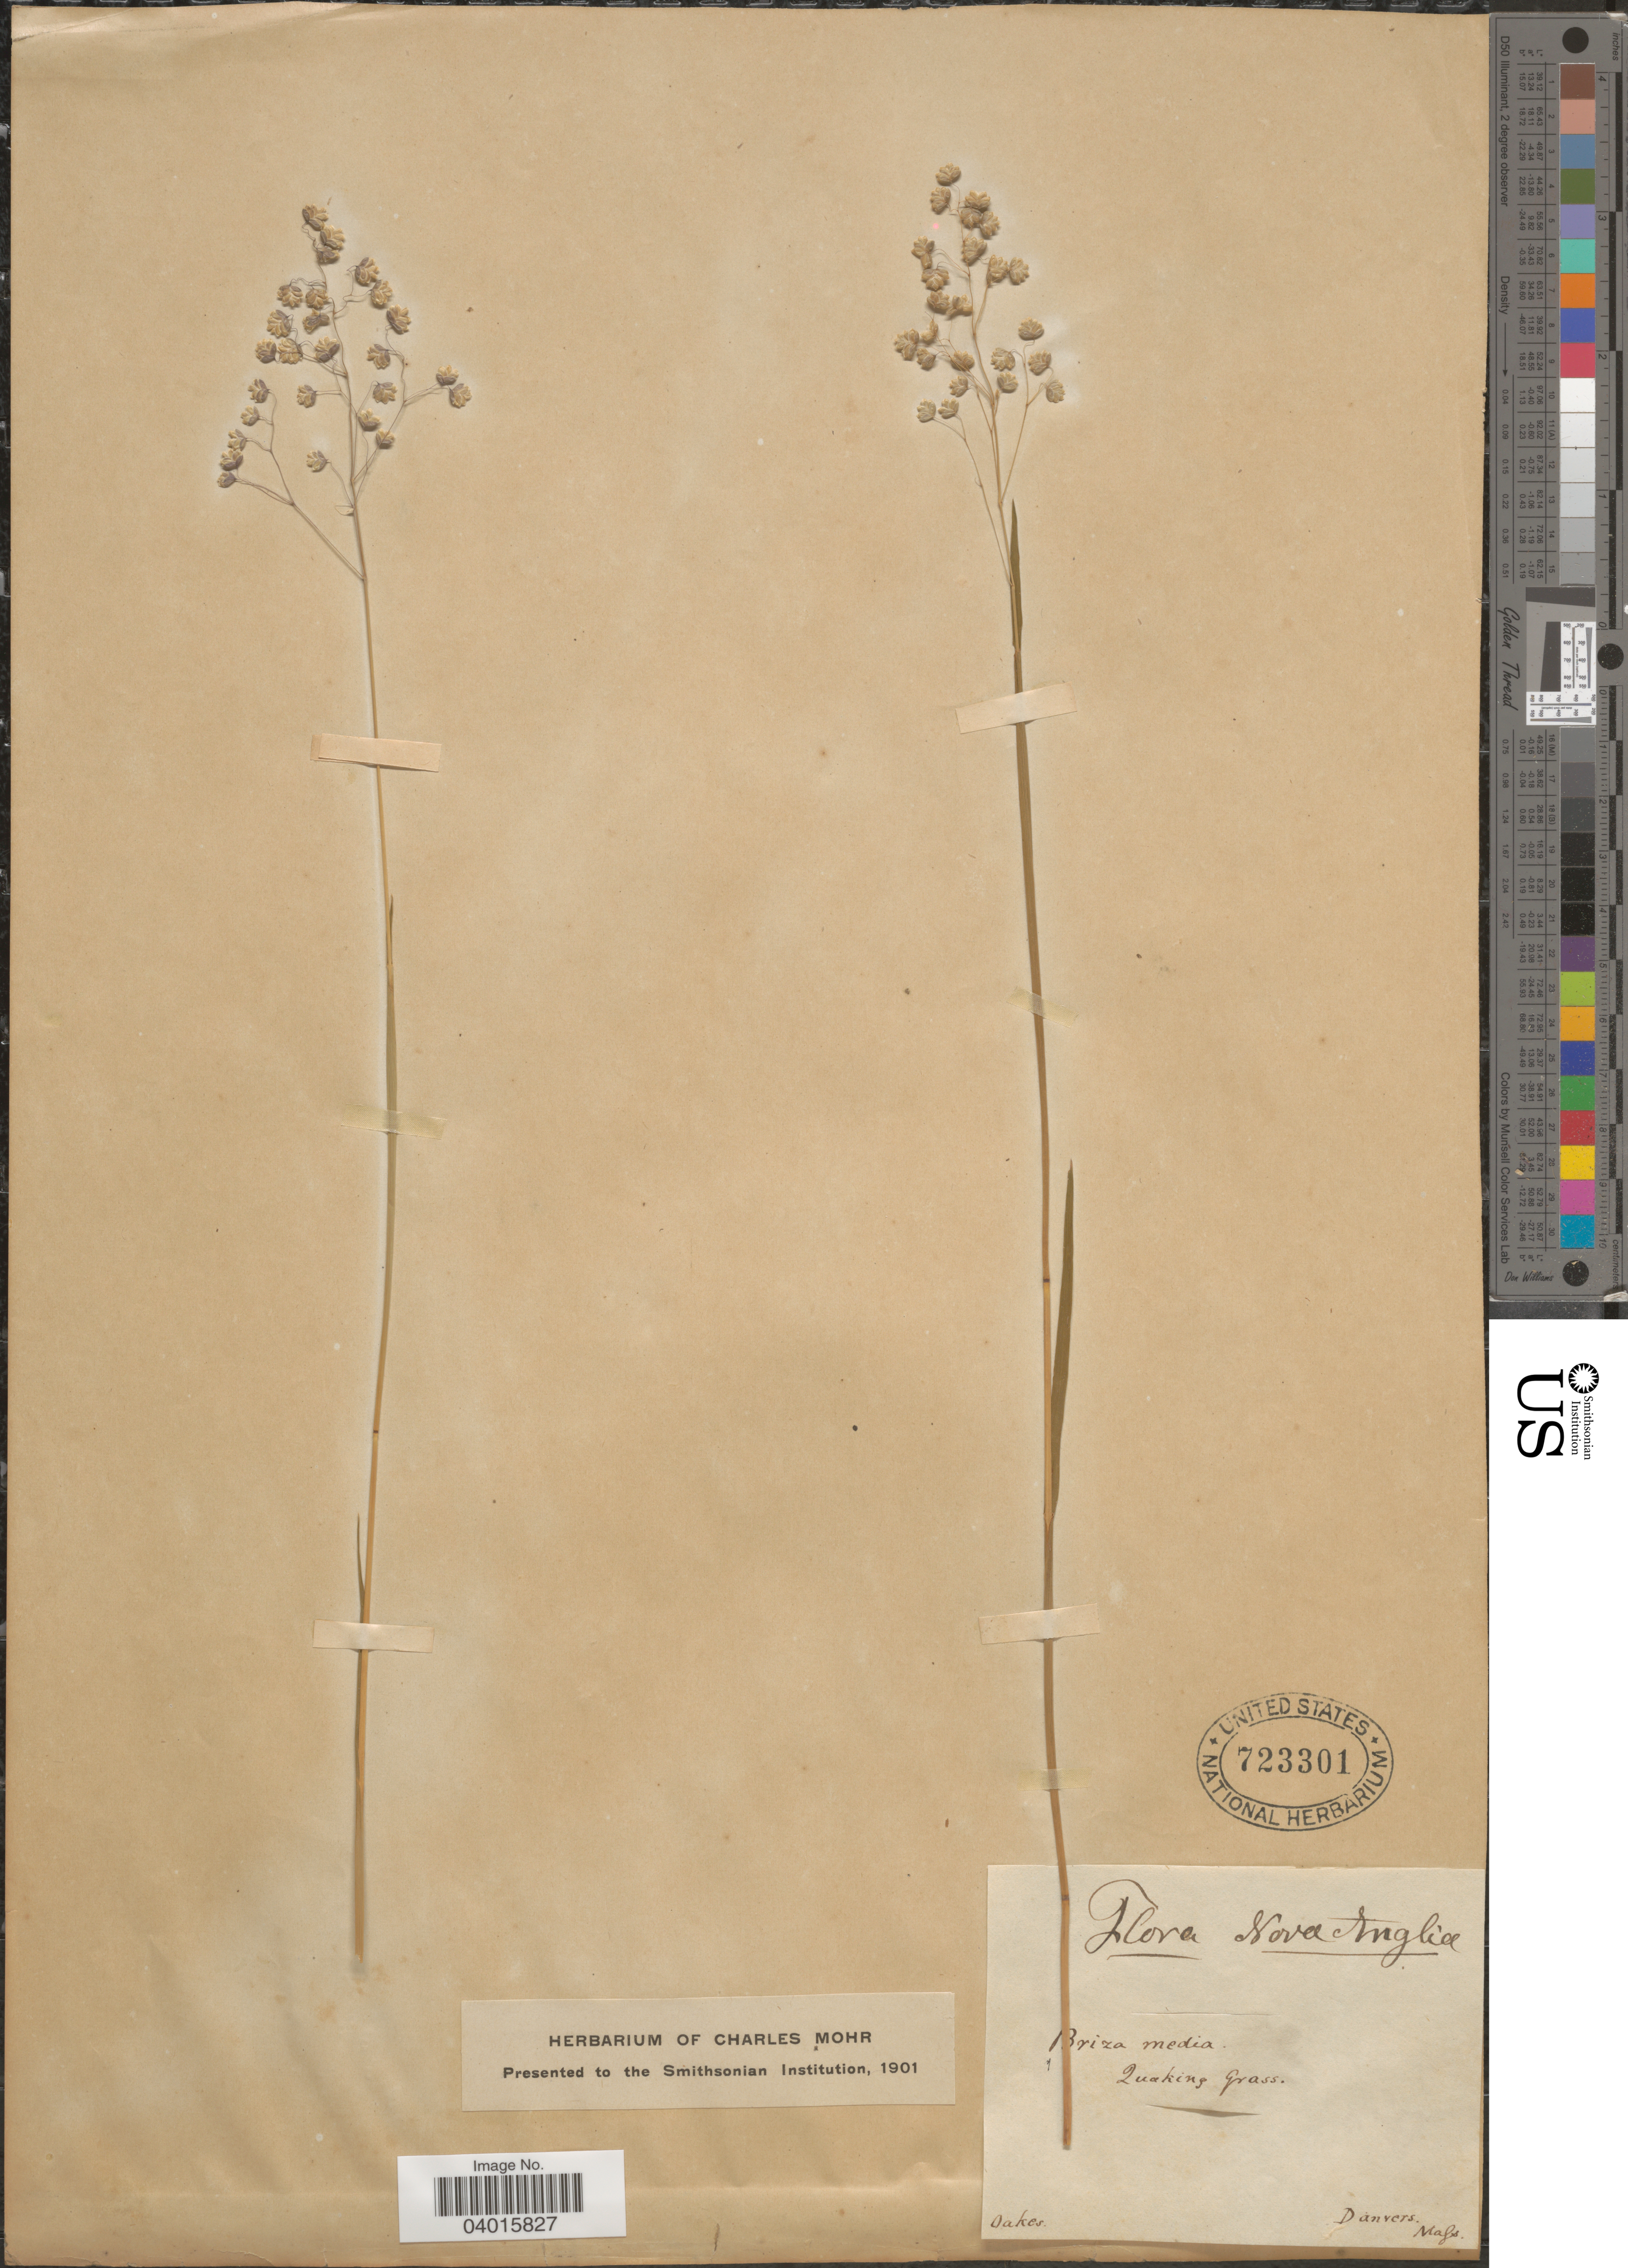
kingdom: Plantae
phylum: Tracheophyta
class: Liliopsida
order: Poales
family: Poaceae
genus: Briza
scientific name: Briza media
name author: L.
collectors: -. Oakes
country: United States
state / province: Massachusetts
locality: Danvers.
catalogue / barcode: US 723301